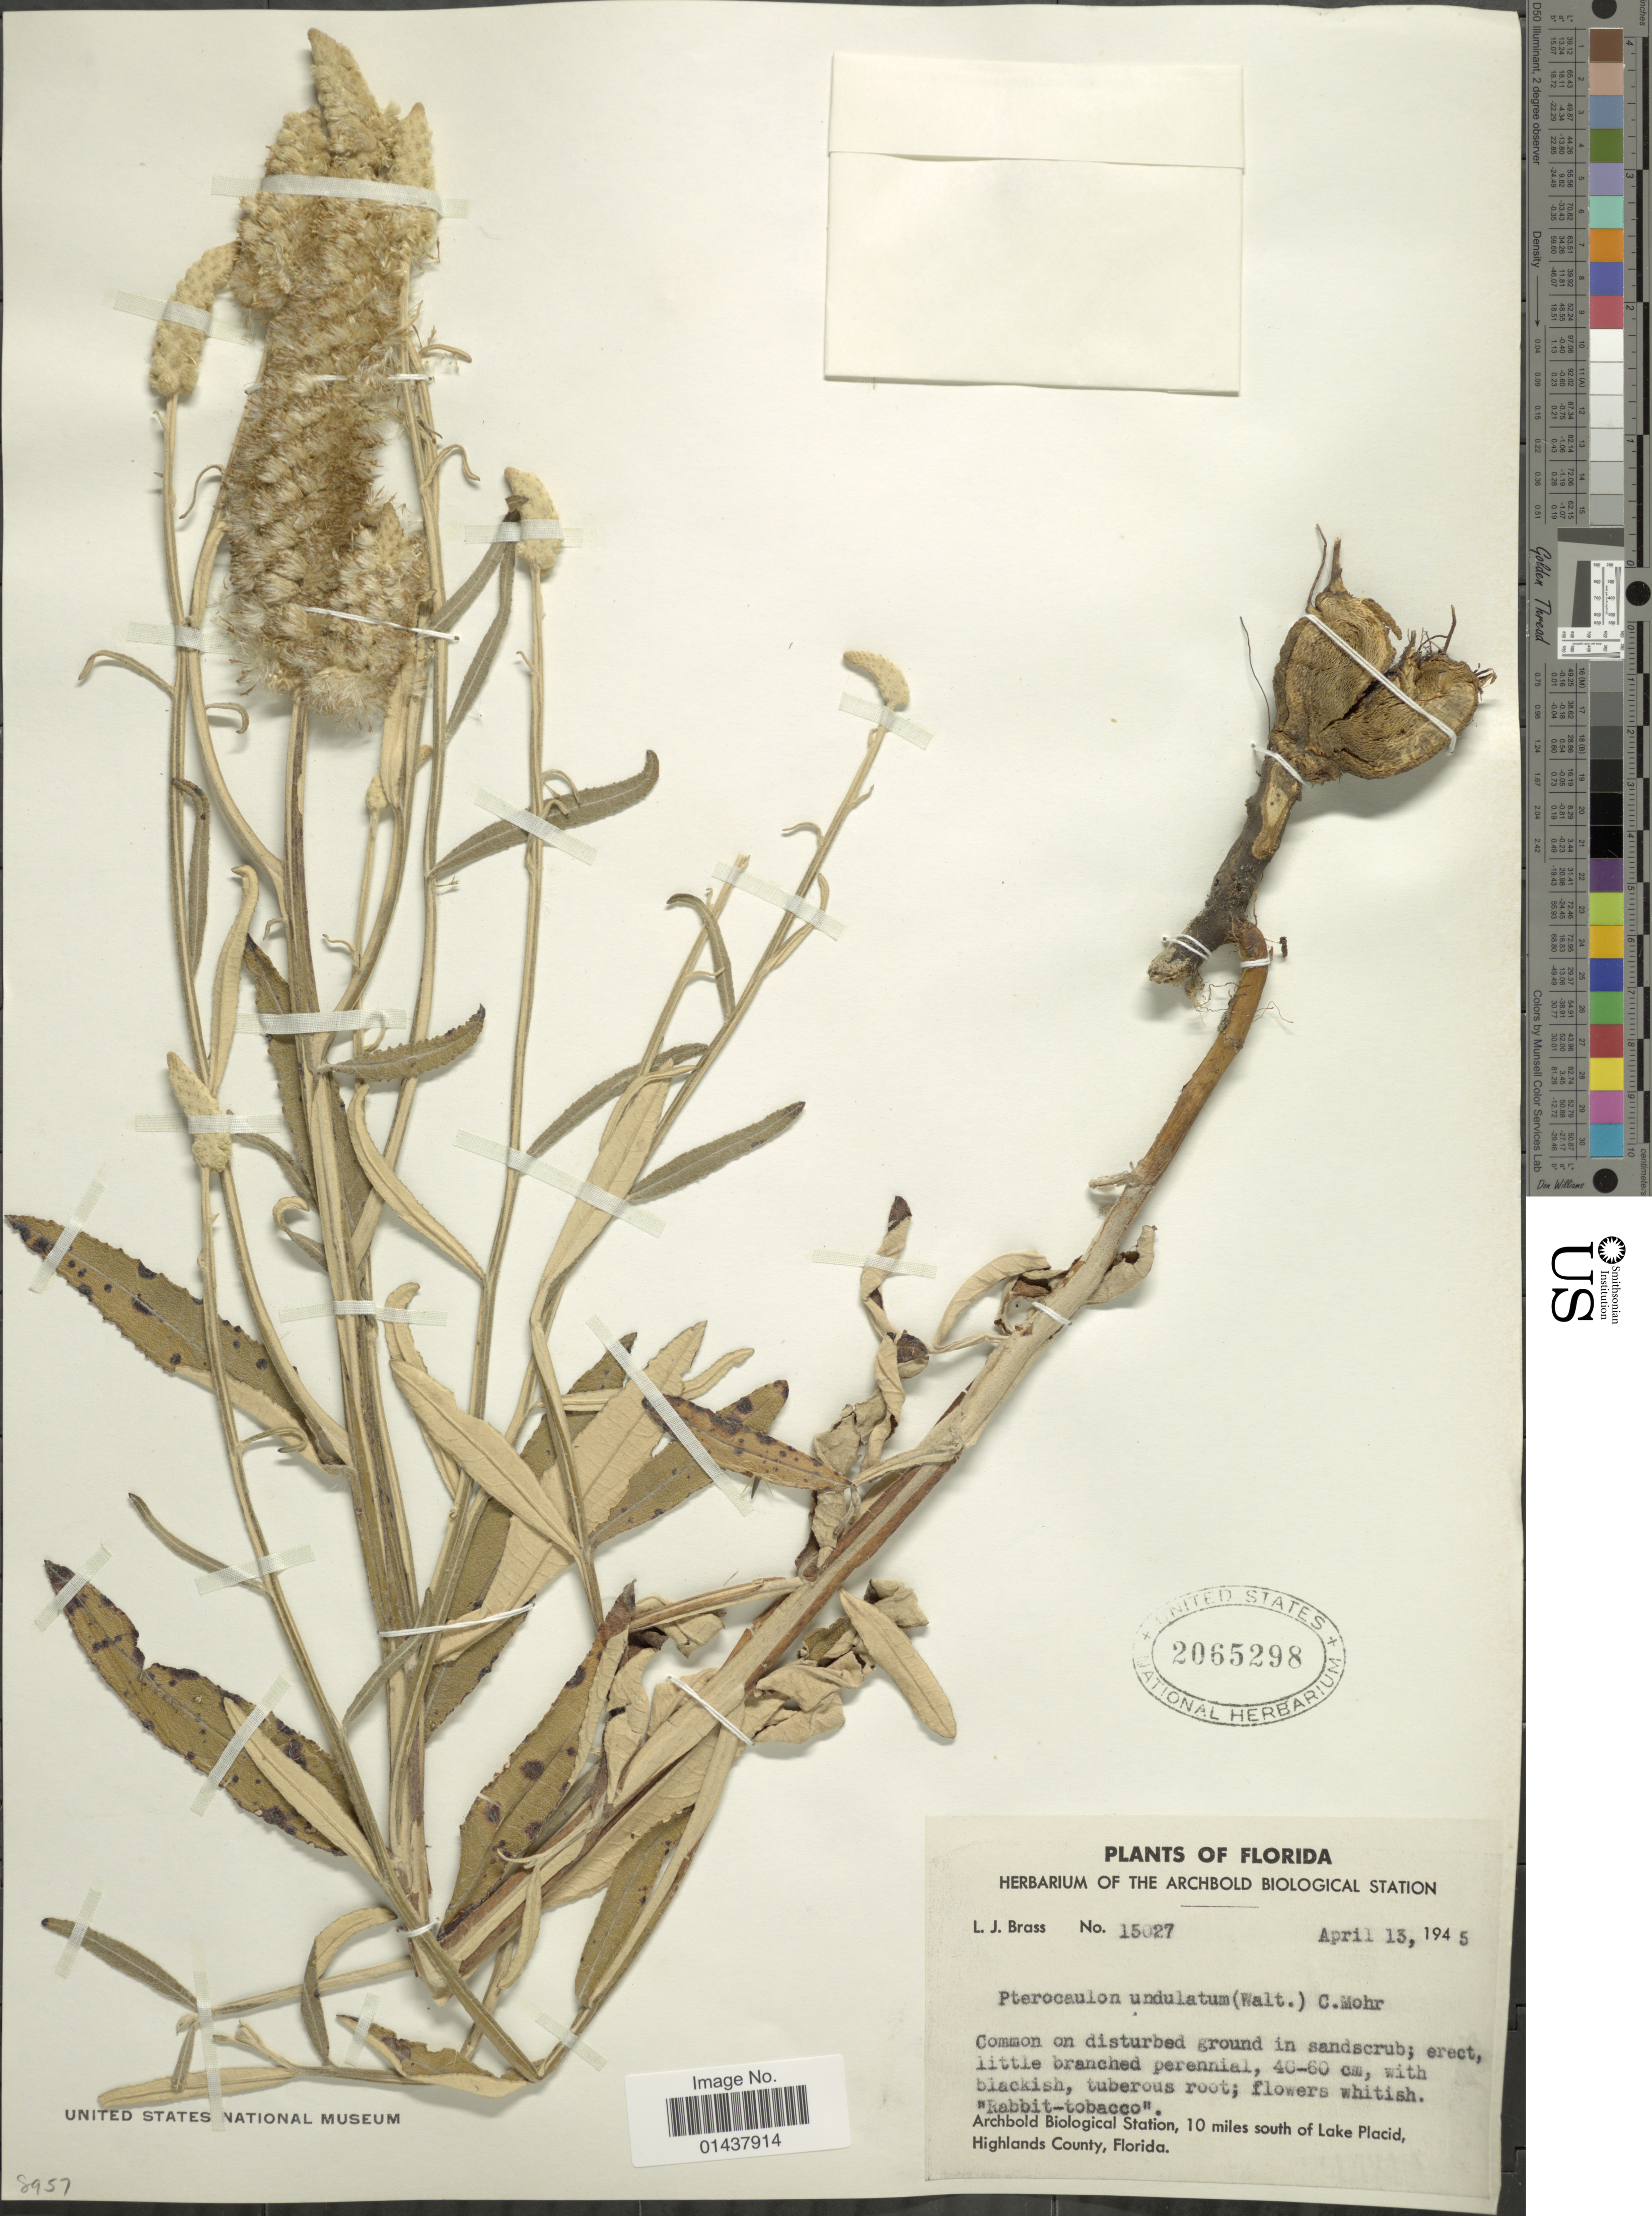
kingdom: Plantae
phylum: Tracheophyta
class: Magnoliopsida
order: Asterales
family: Asteraceae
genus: Pterocaulon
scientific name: Pterocaulon undulatum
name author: C. Mohr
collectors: L. J. Brass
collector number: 15027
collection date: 1945-04-13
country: United States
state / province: Florida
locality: Archbold Biological Station, 10 miles south of Lake Placid, Highlands County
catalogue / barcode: US 2065298